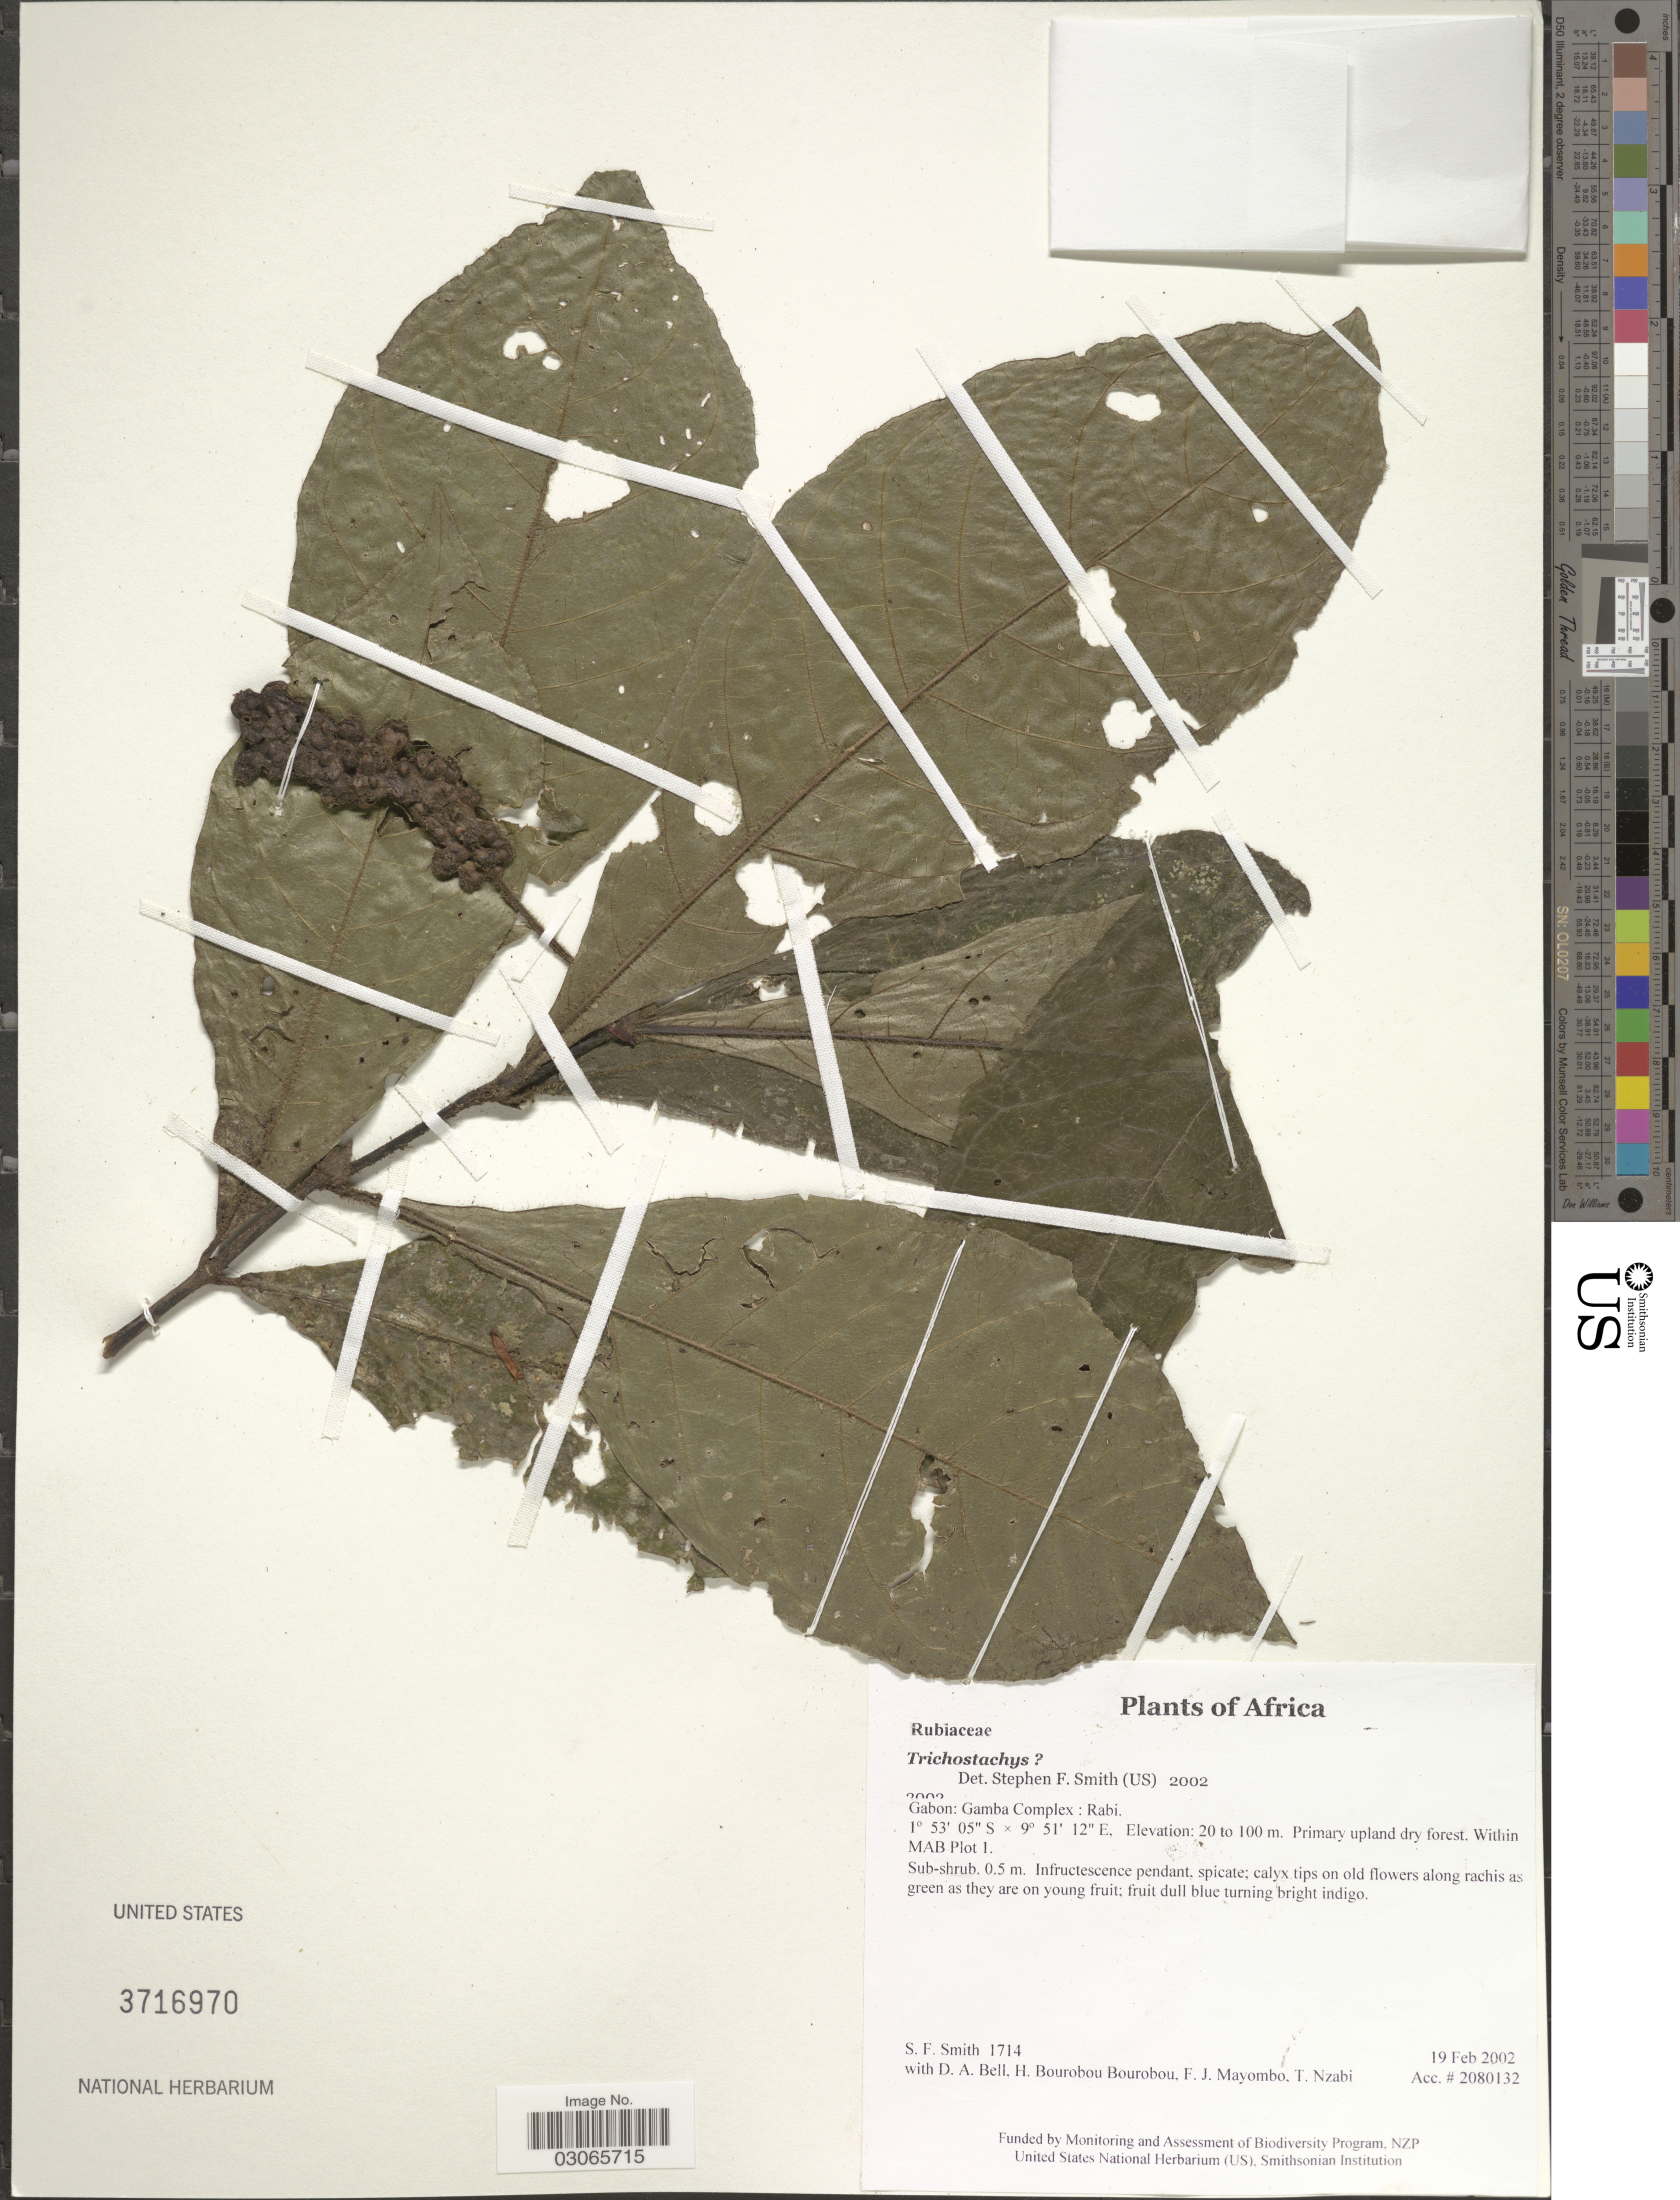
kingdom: Plantae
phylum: Tracheophyta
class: Magnoliopsida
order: Gentianales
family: Rubiaceae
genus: Trichostachys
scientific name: Trichostachys sp.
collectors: S.F. Smith, D. A. Bell, H. Bourobou Bourobou & F. J. Mayombo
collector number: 1714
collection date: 2002-02-19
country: Gabon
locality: Gamba Complex: Rabi. Within MAB Plot 1.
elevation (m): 20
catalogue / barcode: US 3716970